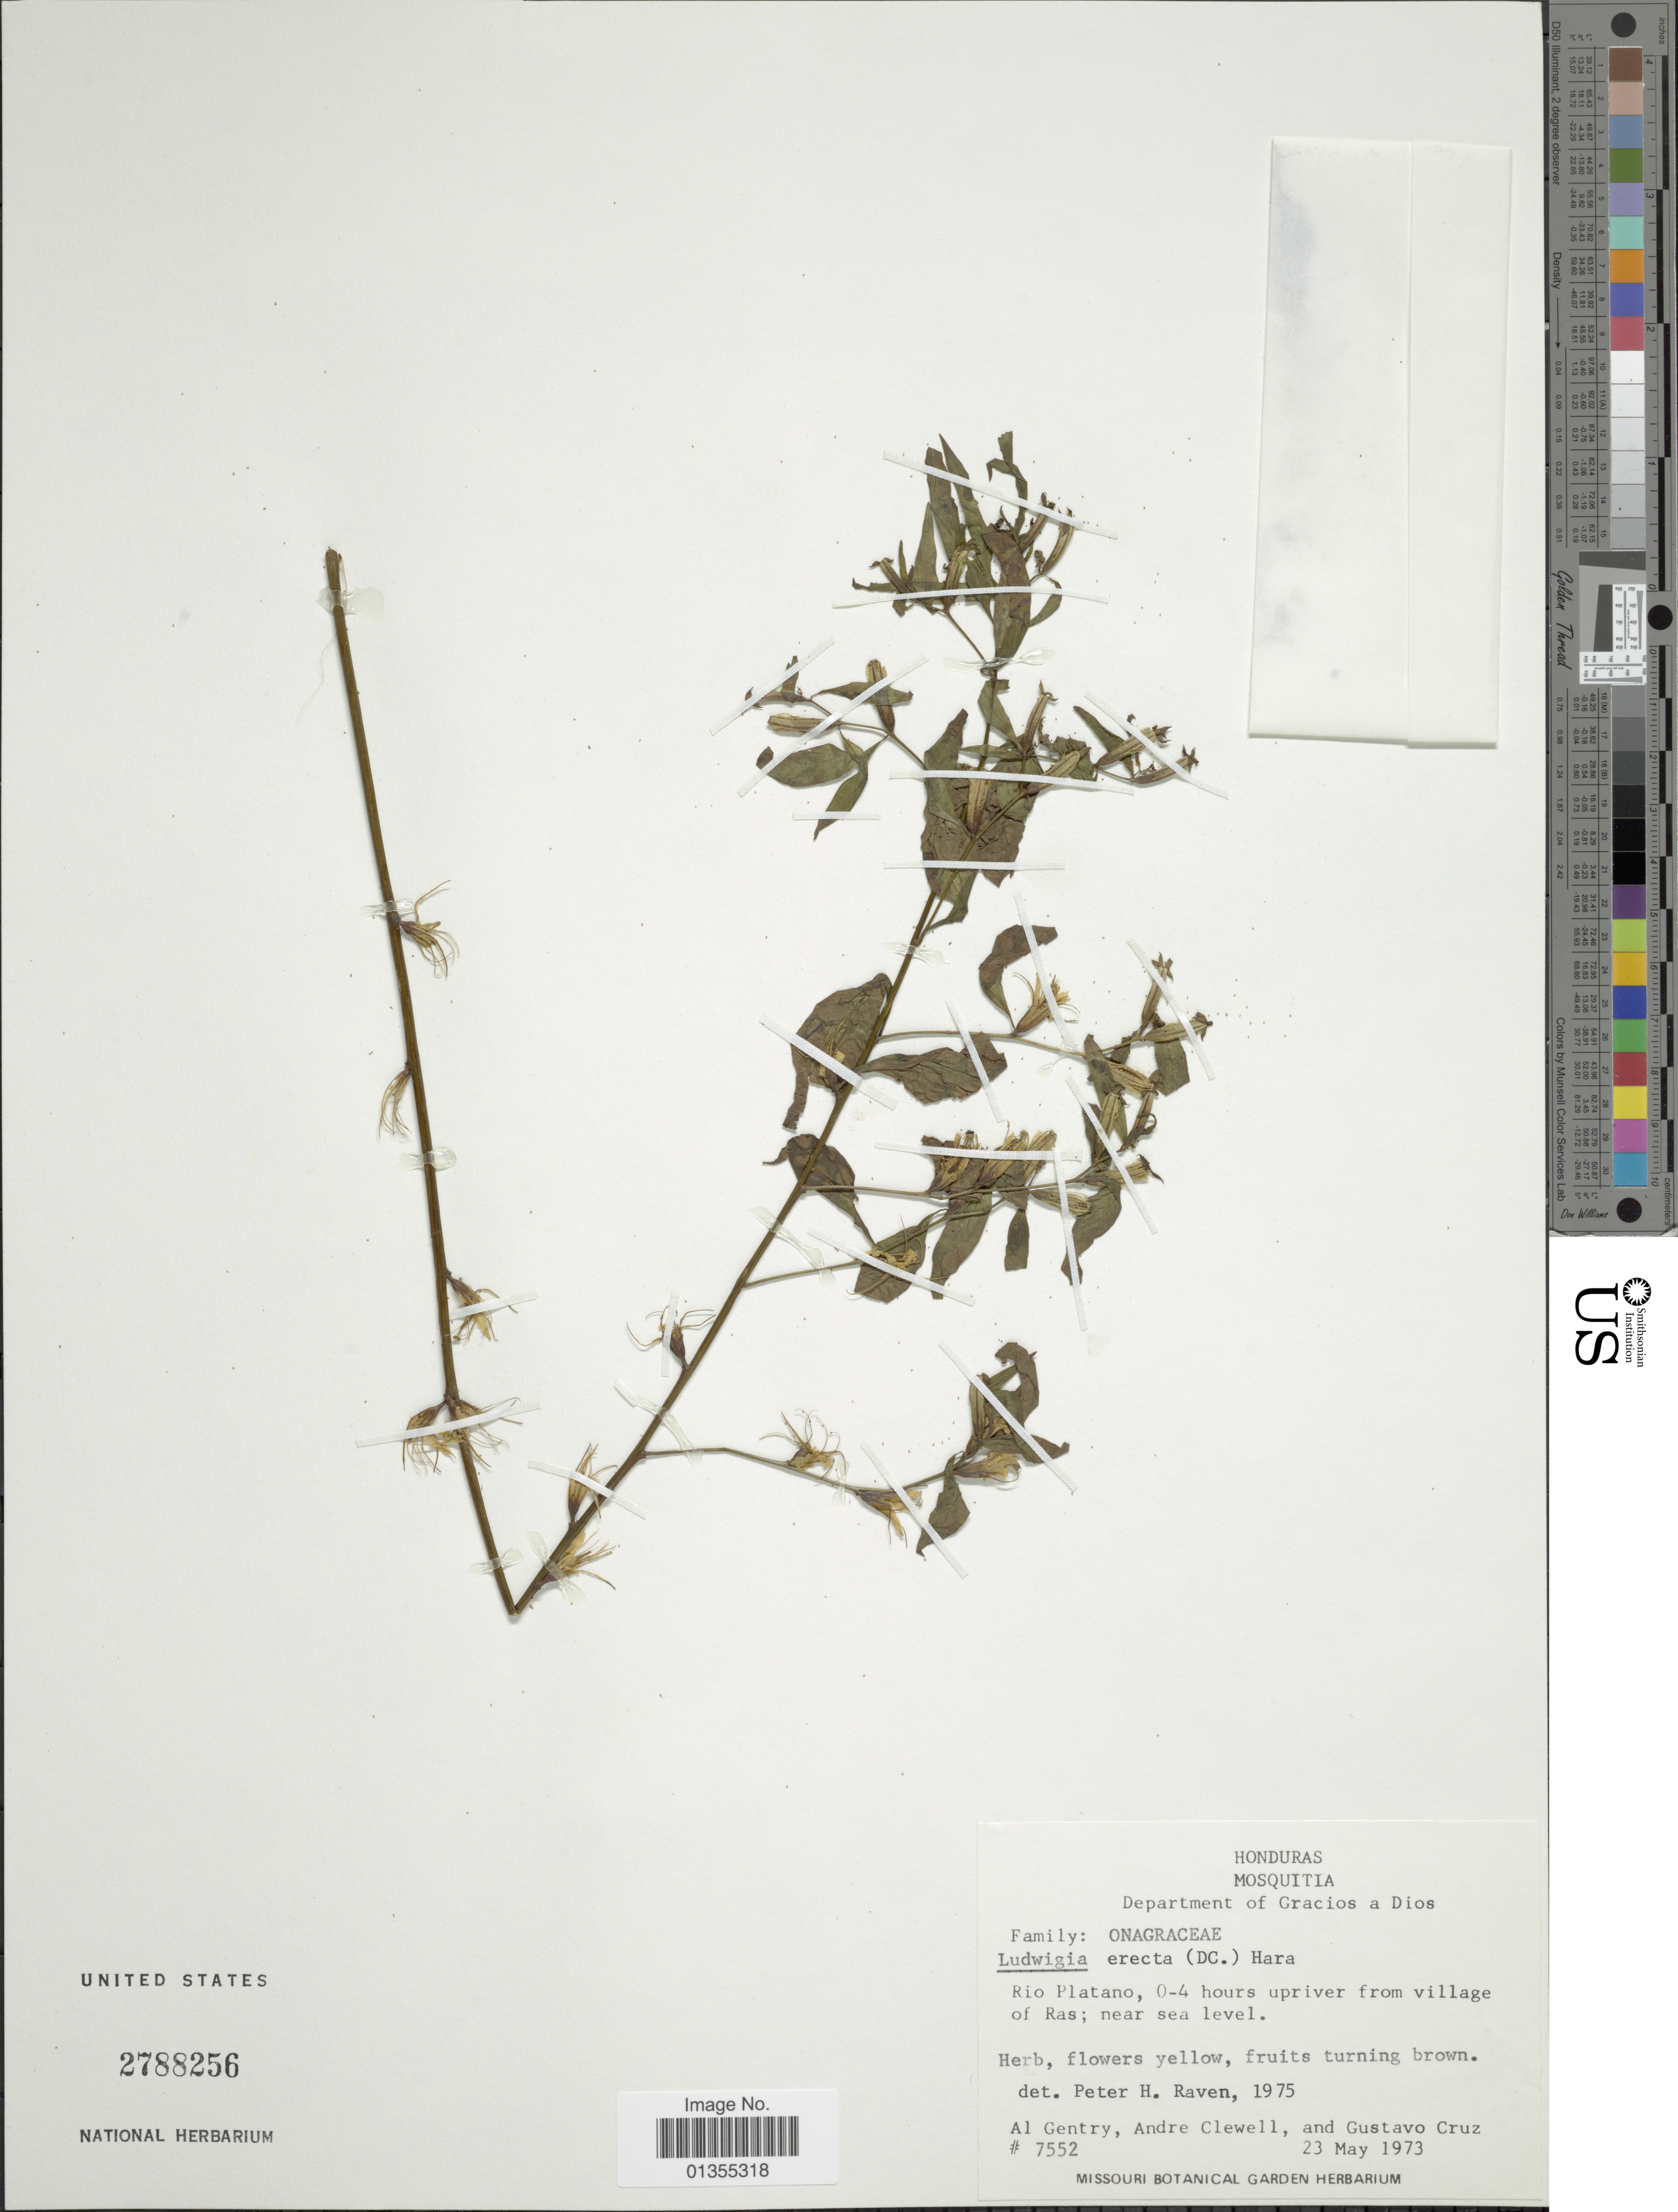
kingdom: Plantae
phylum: Tracheophyta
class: Magnoliopsida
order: Myrtales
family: Onagraceae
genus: Ludwigia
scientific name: Ludwigia erecta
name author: (L.) H. Hara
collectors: A. H. Gentry, A. Clewell & G. Cruz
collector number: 7552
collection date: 1973-05-23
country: Honduras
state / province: Gracias de Dios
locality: Mosquitia. Department of Gracios a Dios. Rio Platano, 0-4 hours upriver from village of Ras; near sea level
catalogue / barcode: US 2788256